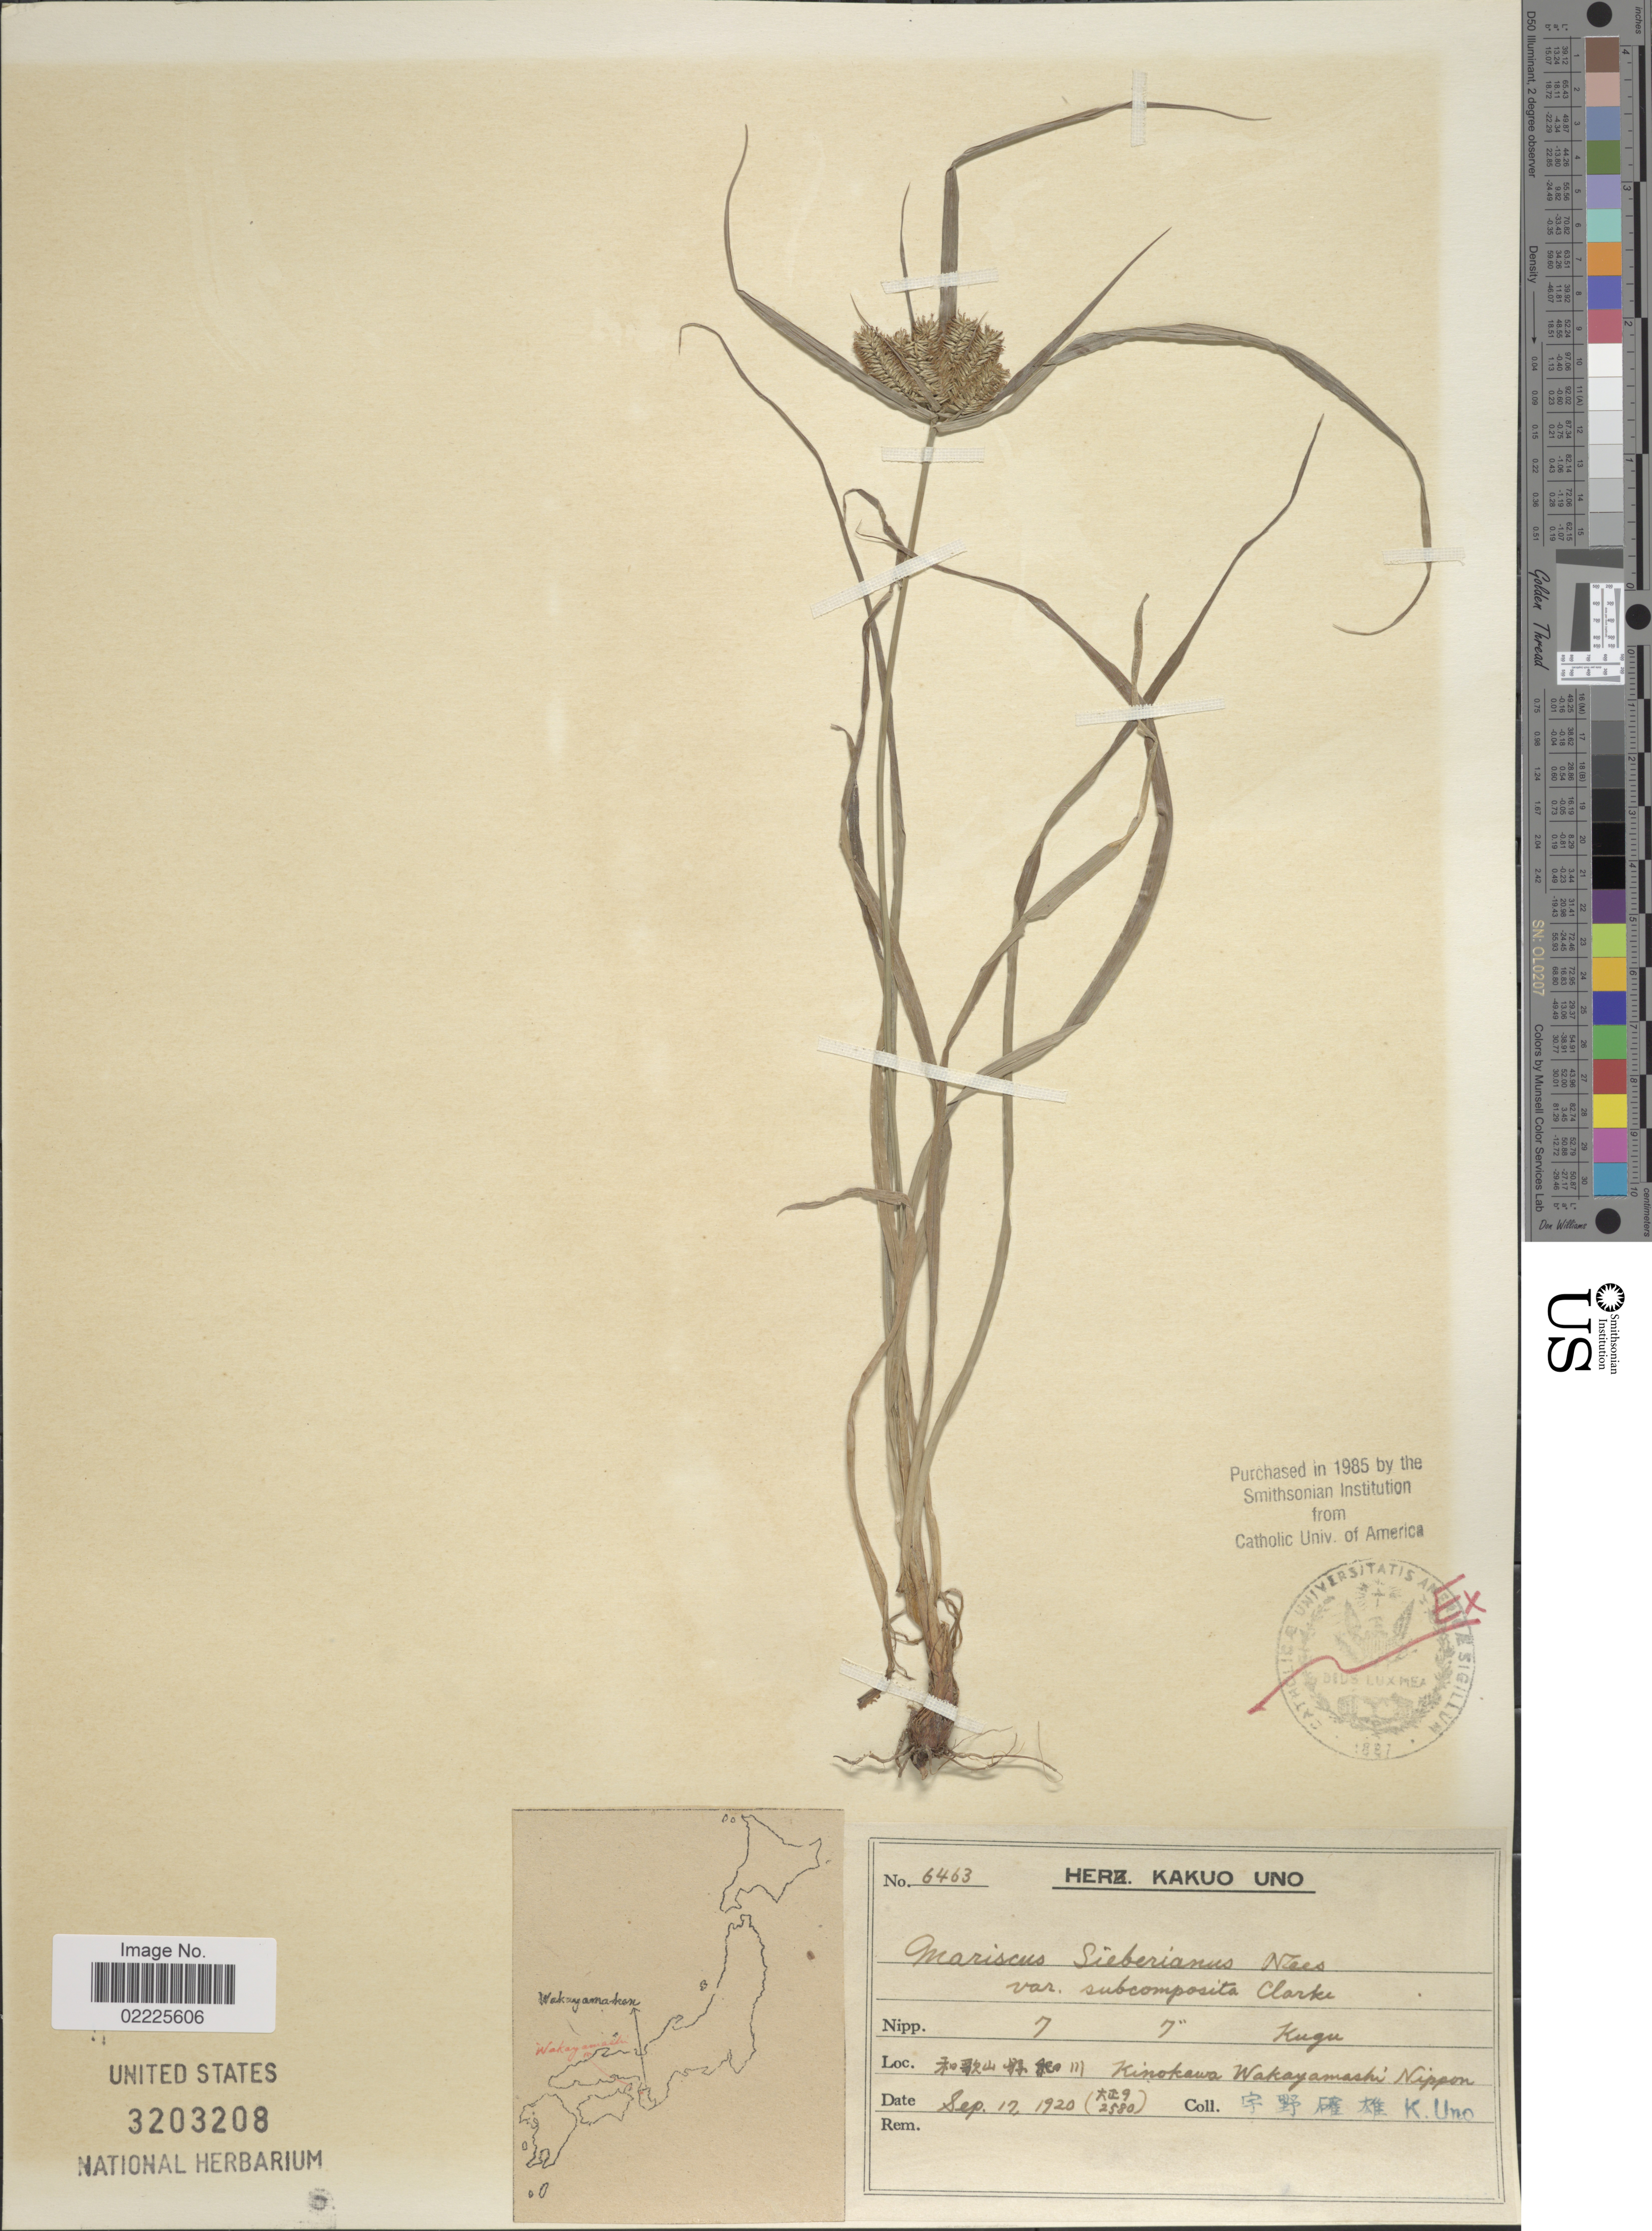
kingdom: Plantae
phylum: Tracheophyta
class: Liliopsida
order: Poales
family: Cyperaceae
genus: Cyperus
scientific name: Cyperus cyperoides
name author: (L.) Kuntze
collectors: K. Uno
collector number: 6463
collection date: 1920-09-12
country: Japan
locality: Kinokawa, Wakayamashi, Nippon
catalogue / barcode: US 3203208